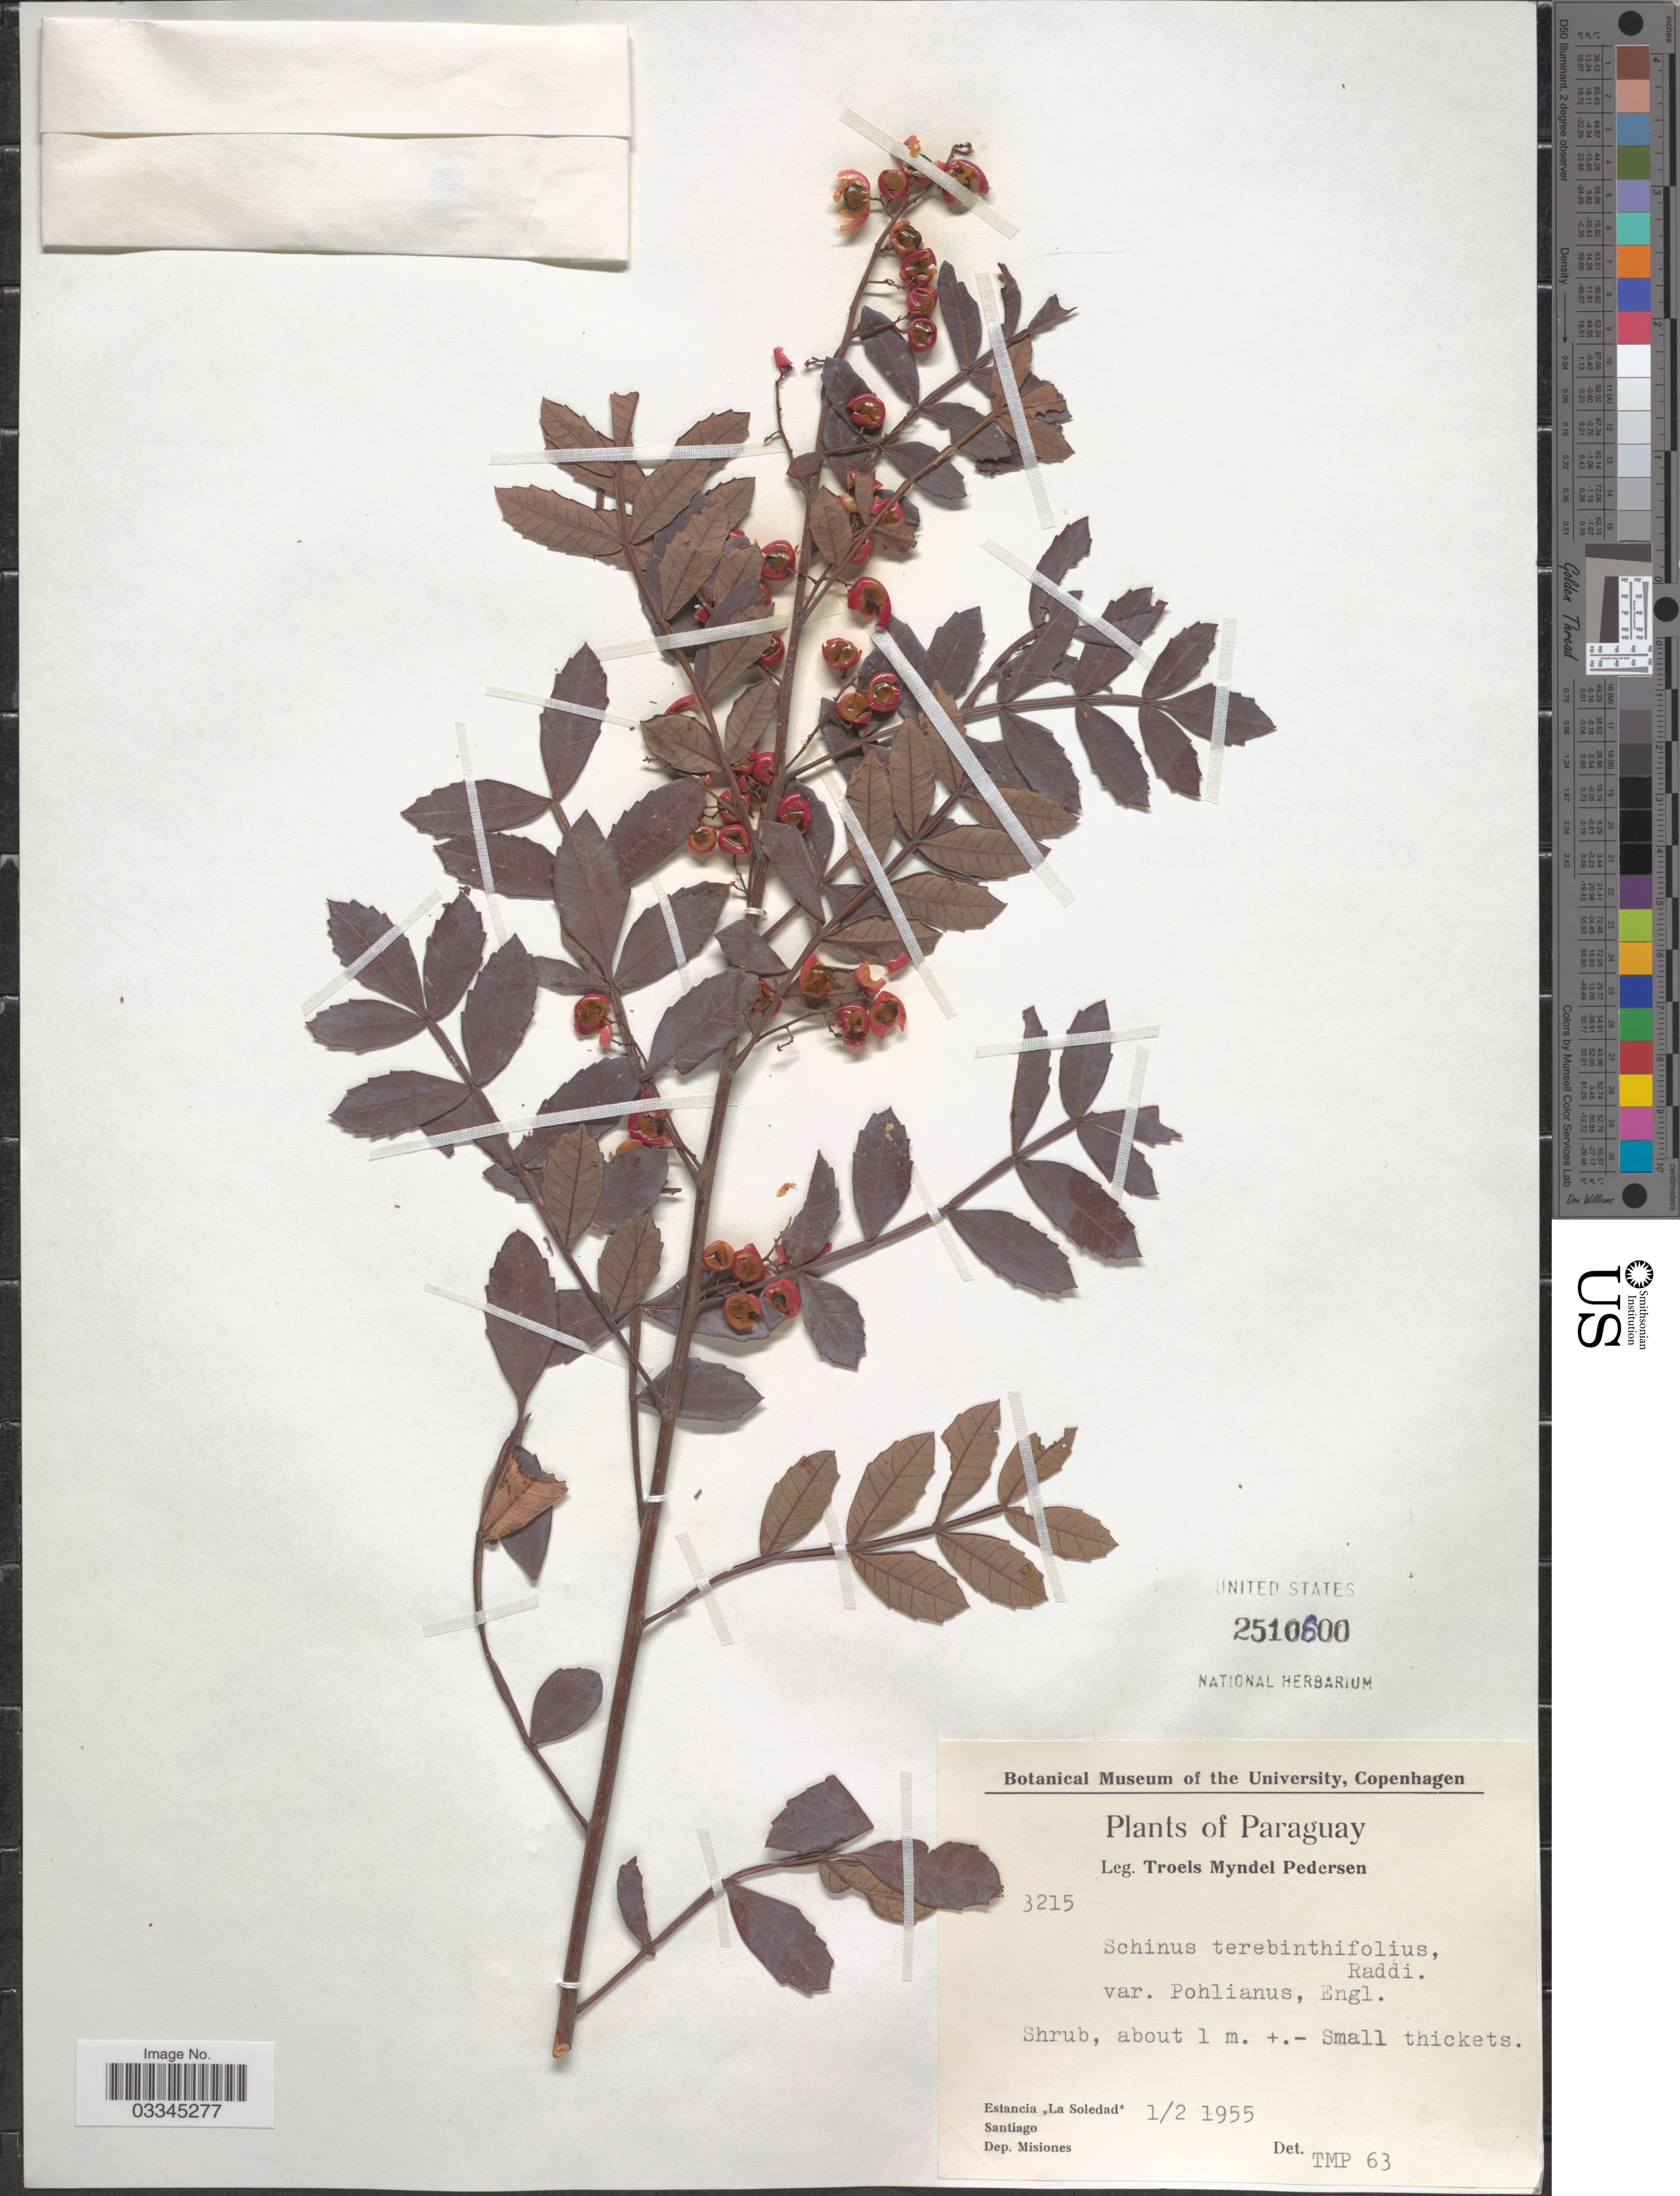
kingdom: Plantae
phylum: Tracheophyta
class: Magnoliopsida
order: Sapindales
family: Anacardiaceae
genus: Schinus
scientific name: Schinus terebinthifolia var. pohlianus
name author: Engl.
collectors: T. Pederson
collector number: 3215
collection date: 1955-02-01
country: Paraguay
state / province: Misiones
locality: Estancia "La Soledad", Santiago, Dep. Misiones.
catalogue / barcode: US 2510600